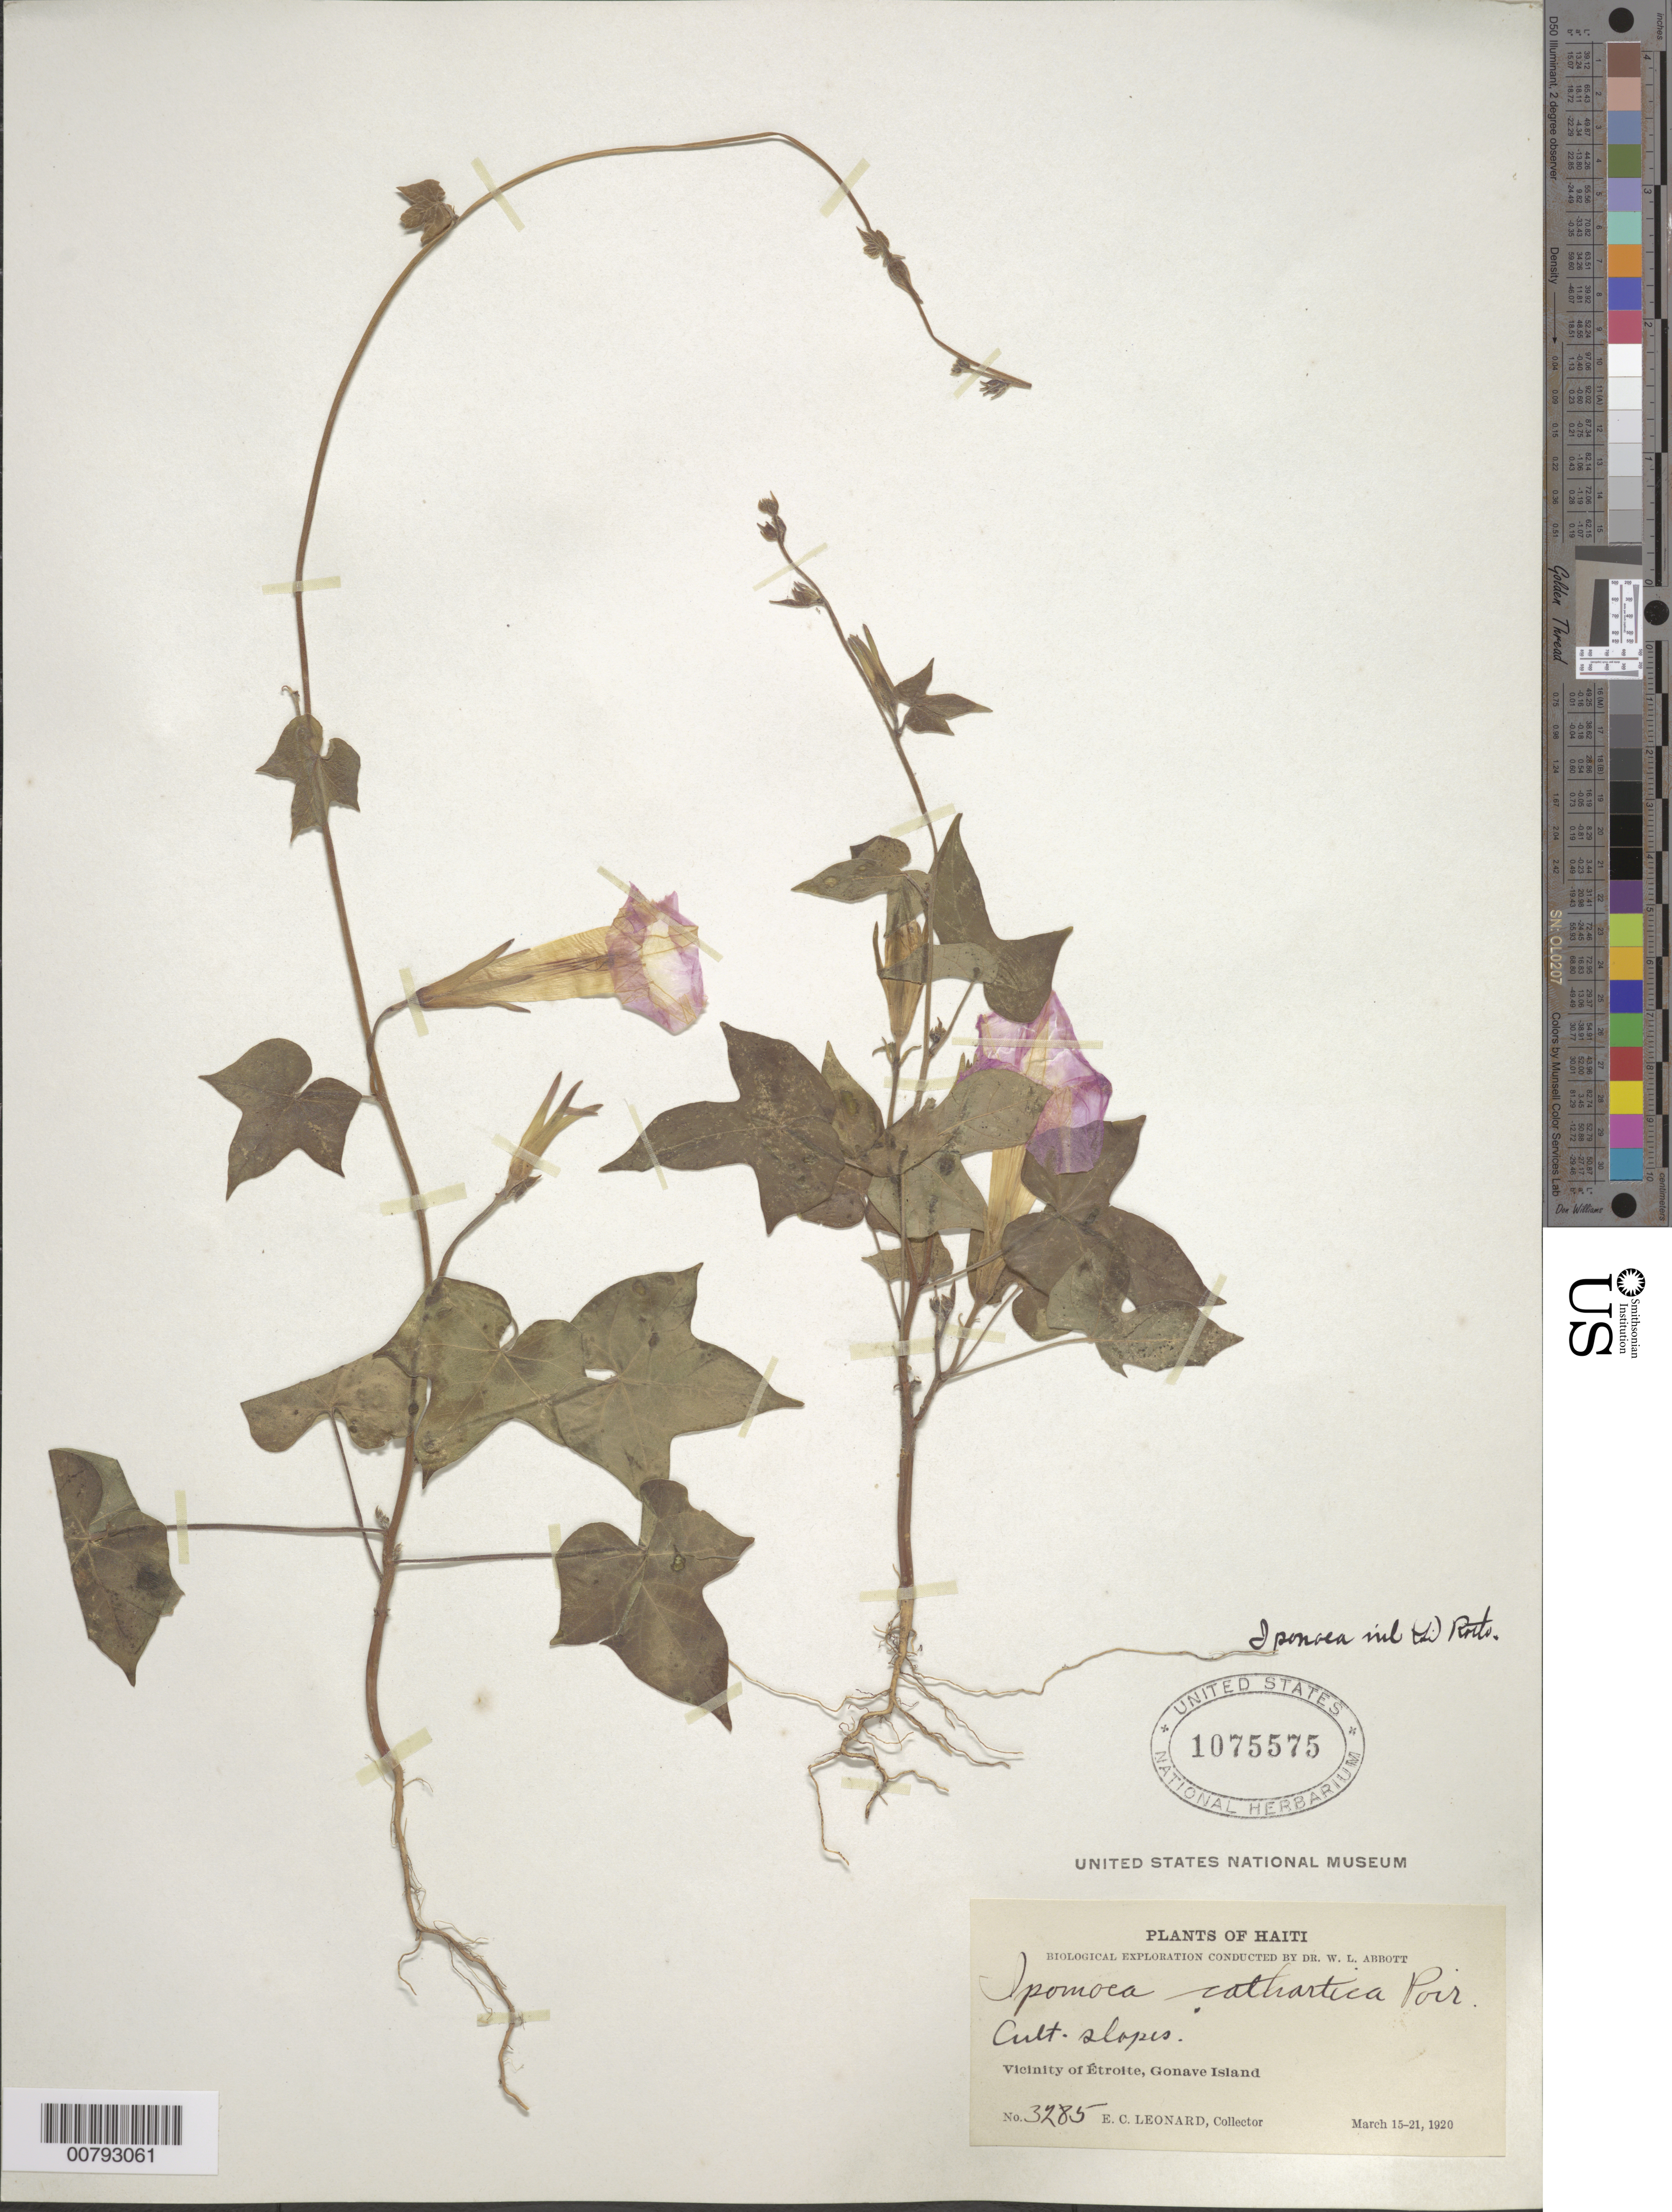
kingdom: Plantae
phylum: Tracheophyta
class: Magnoliopsida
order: Solanales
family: Convolvulaceae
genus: Ipomoea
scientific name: Ipomoea nil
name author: (L.) Roth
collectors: E. C. Leonard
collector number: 3285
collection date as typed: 15 Mar 1920 21 Mar 1920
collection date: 1920-03-15/1920-03-21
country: Haiti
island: Hispaniola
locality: Gonave Island, vicinity of Étroite.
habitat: Cultivated slopes.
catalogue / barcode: US 1075575